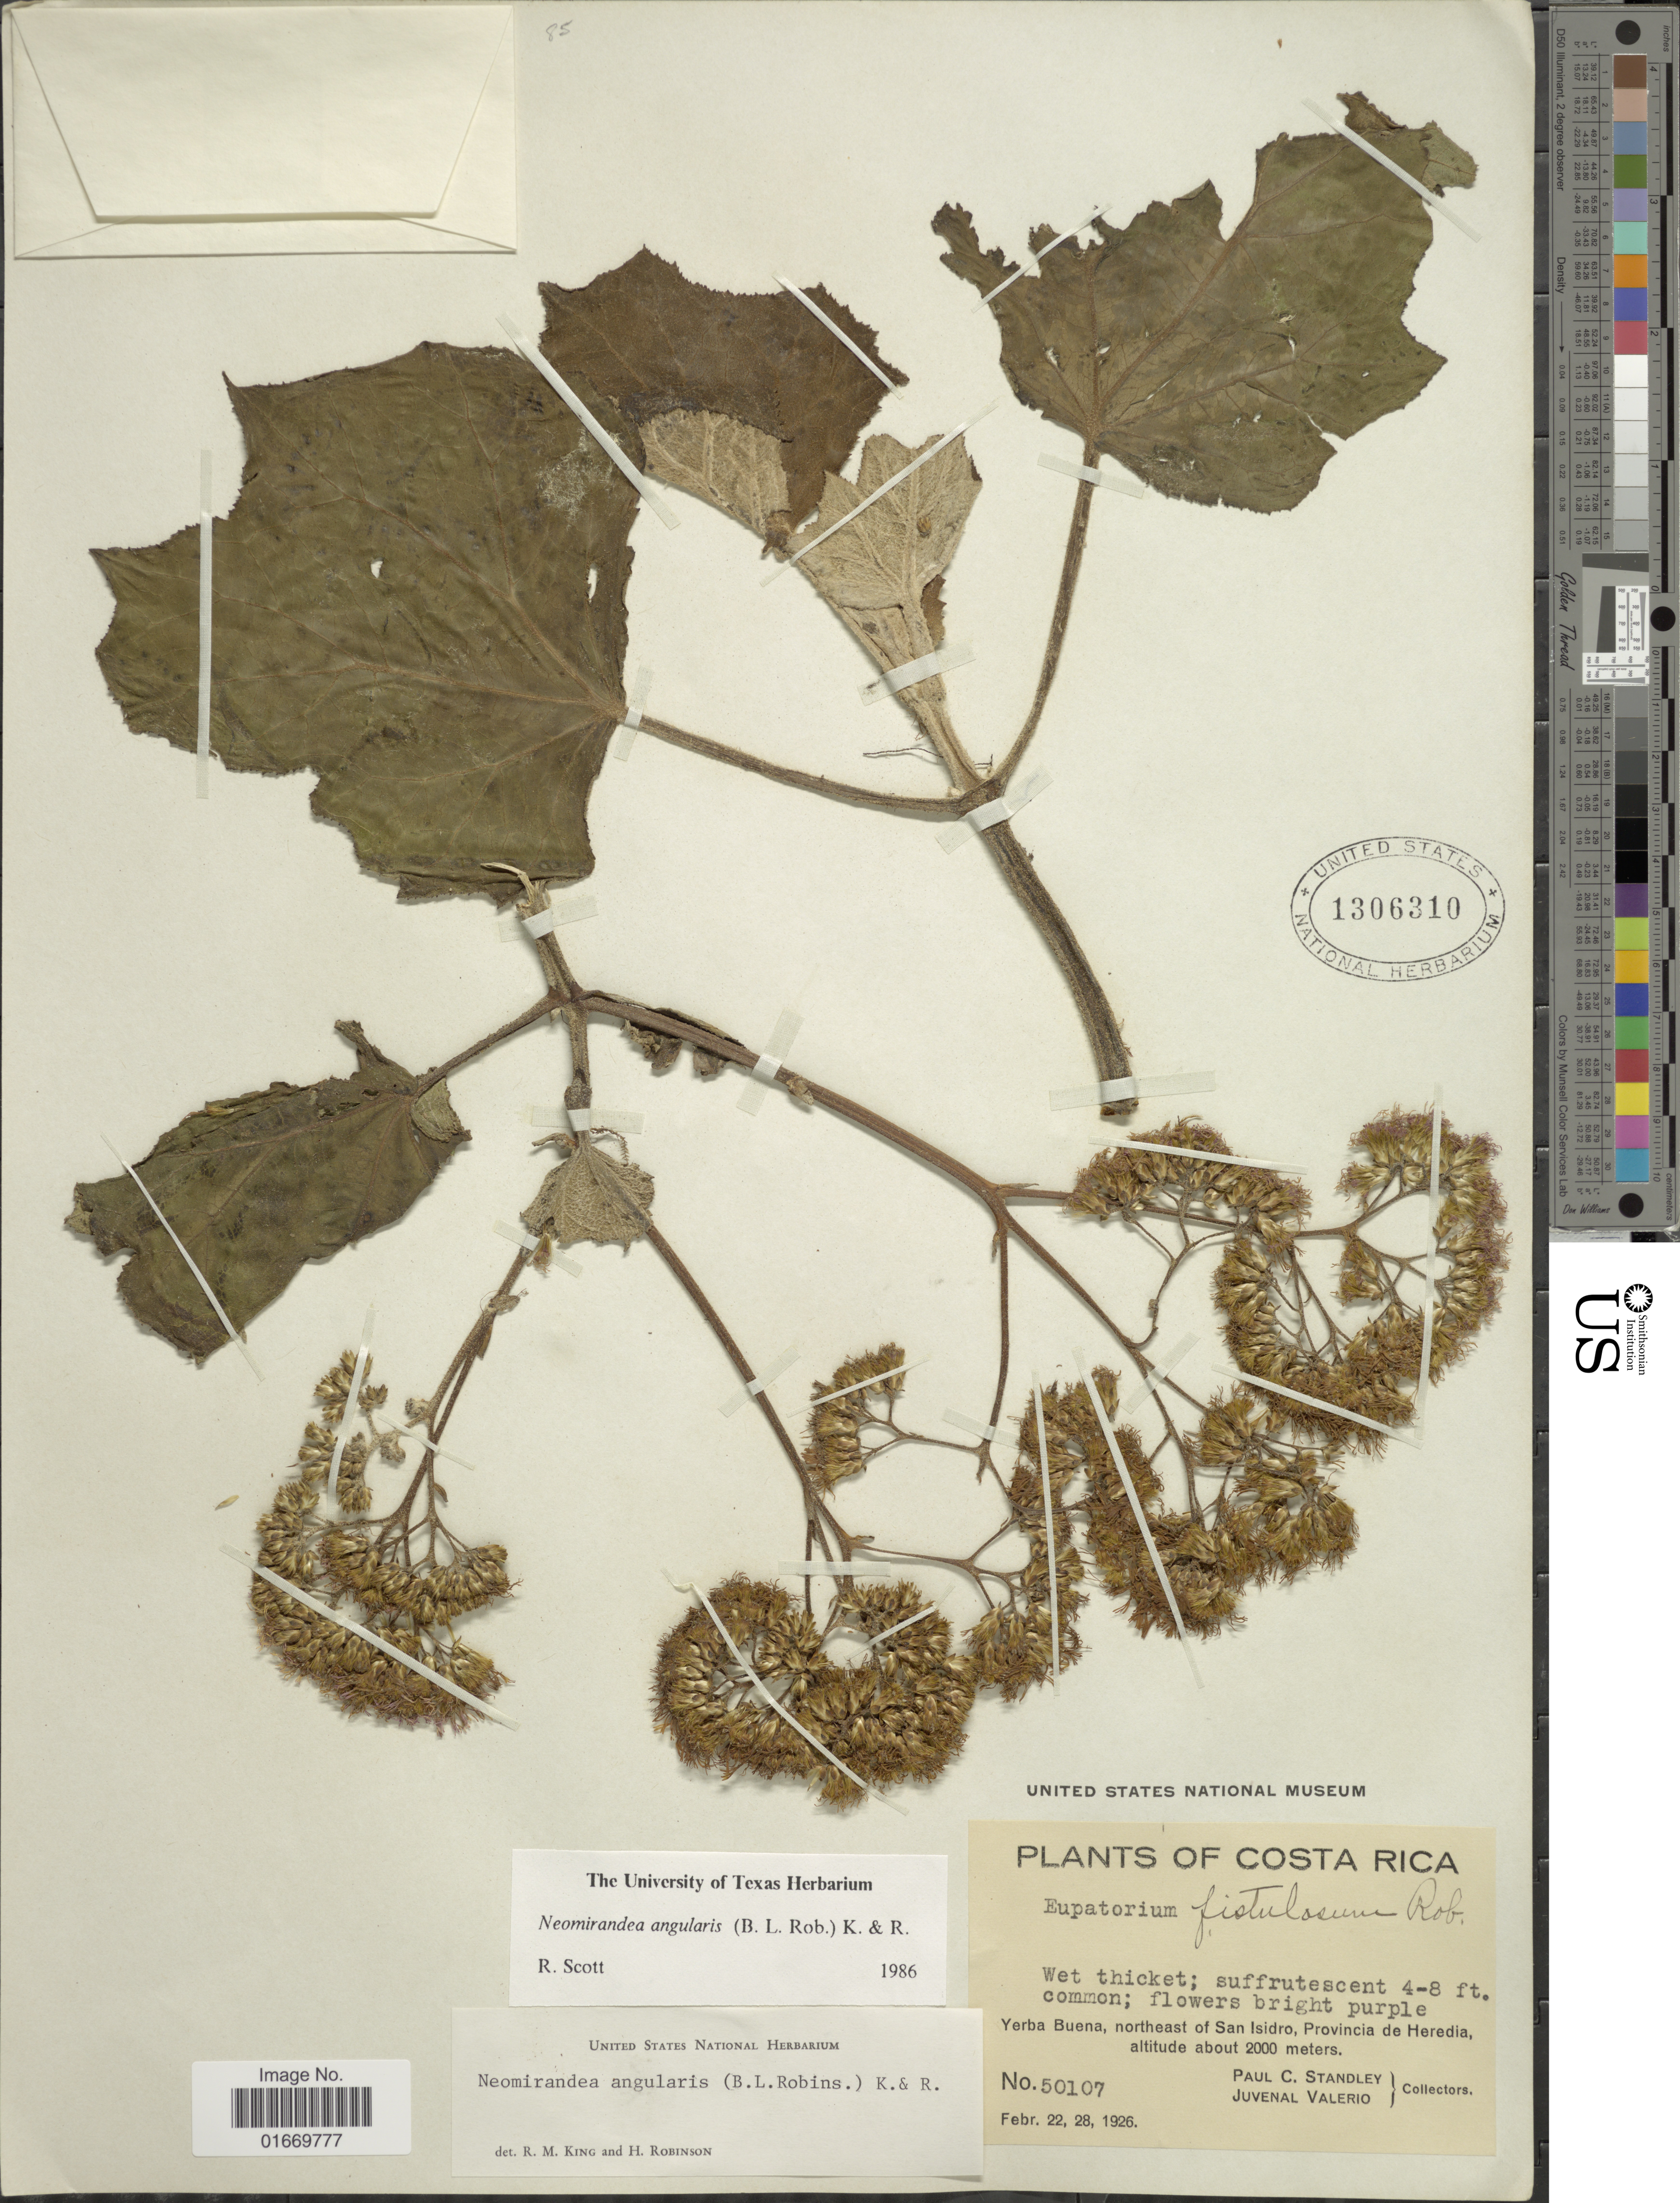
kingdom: Plantae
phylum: Tracheophyta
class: Magnoliopsida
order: Asterales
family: Asteraceae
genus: Neomirandea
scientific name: Neomirandea angularis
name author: (B.L. Rob.) R.M. King & H. Rob.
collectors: P. C. Standley & J. Valerio R.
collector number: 50107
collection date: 1926-02-22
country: Costa Rica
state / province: Heredia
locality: Yerba Buena, northeast of San Isidro, Provincia de Heredia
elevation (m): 2000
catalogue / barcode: US 1306310